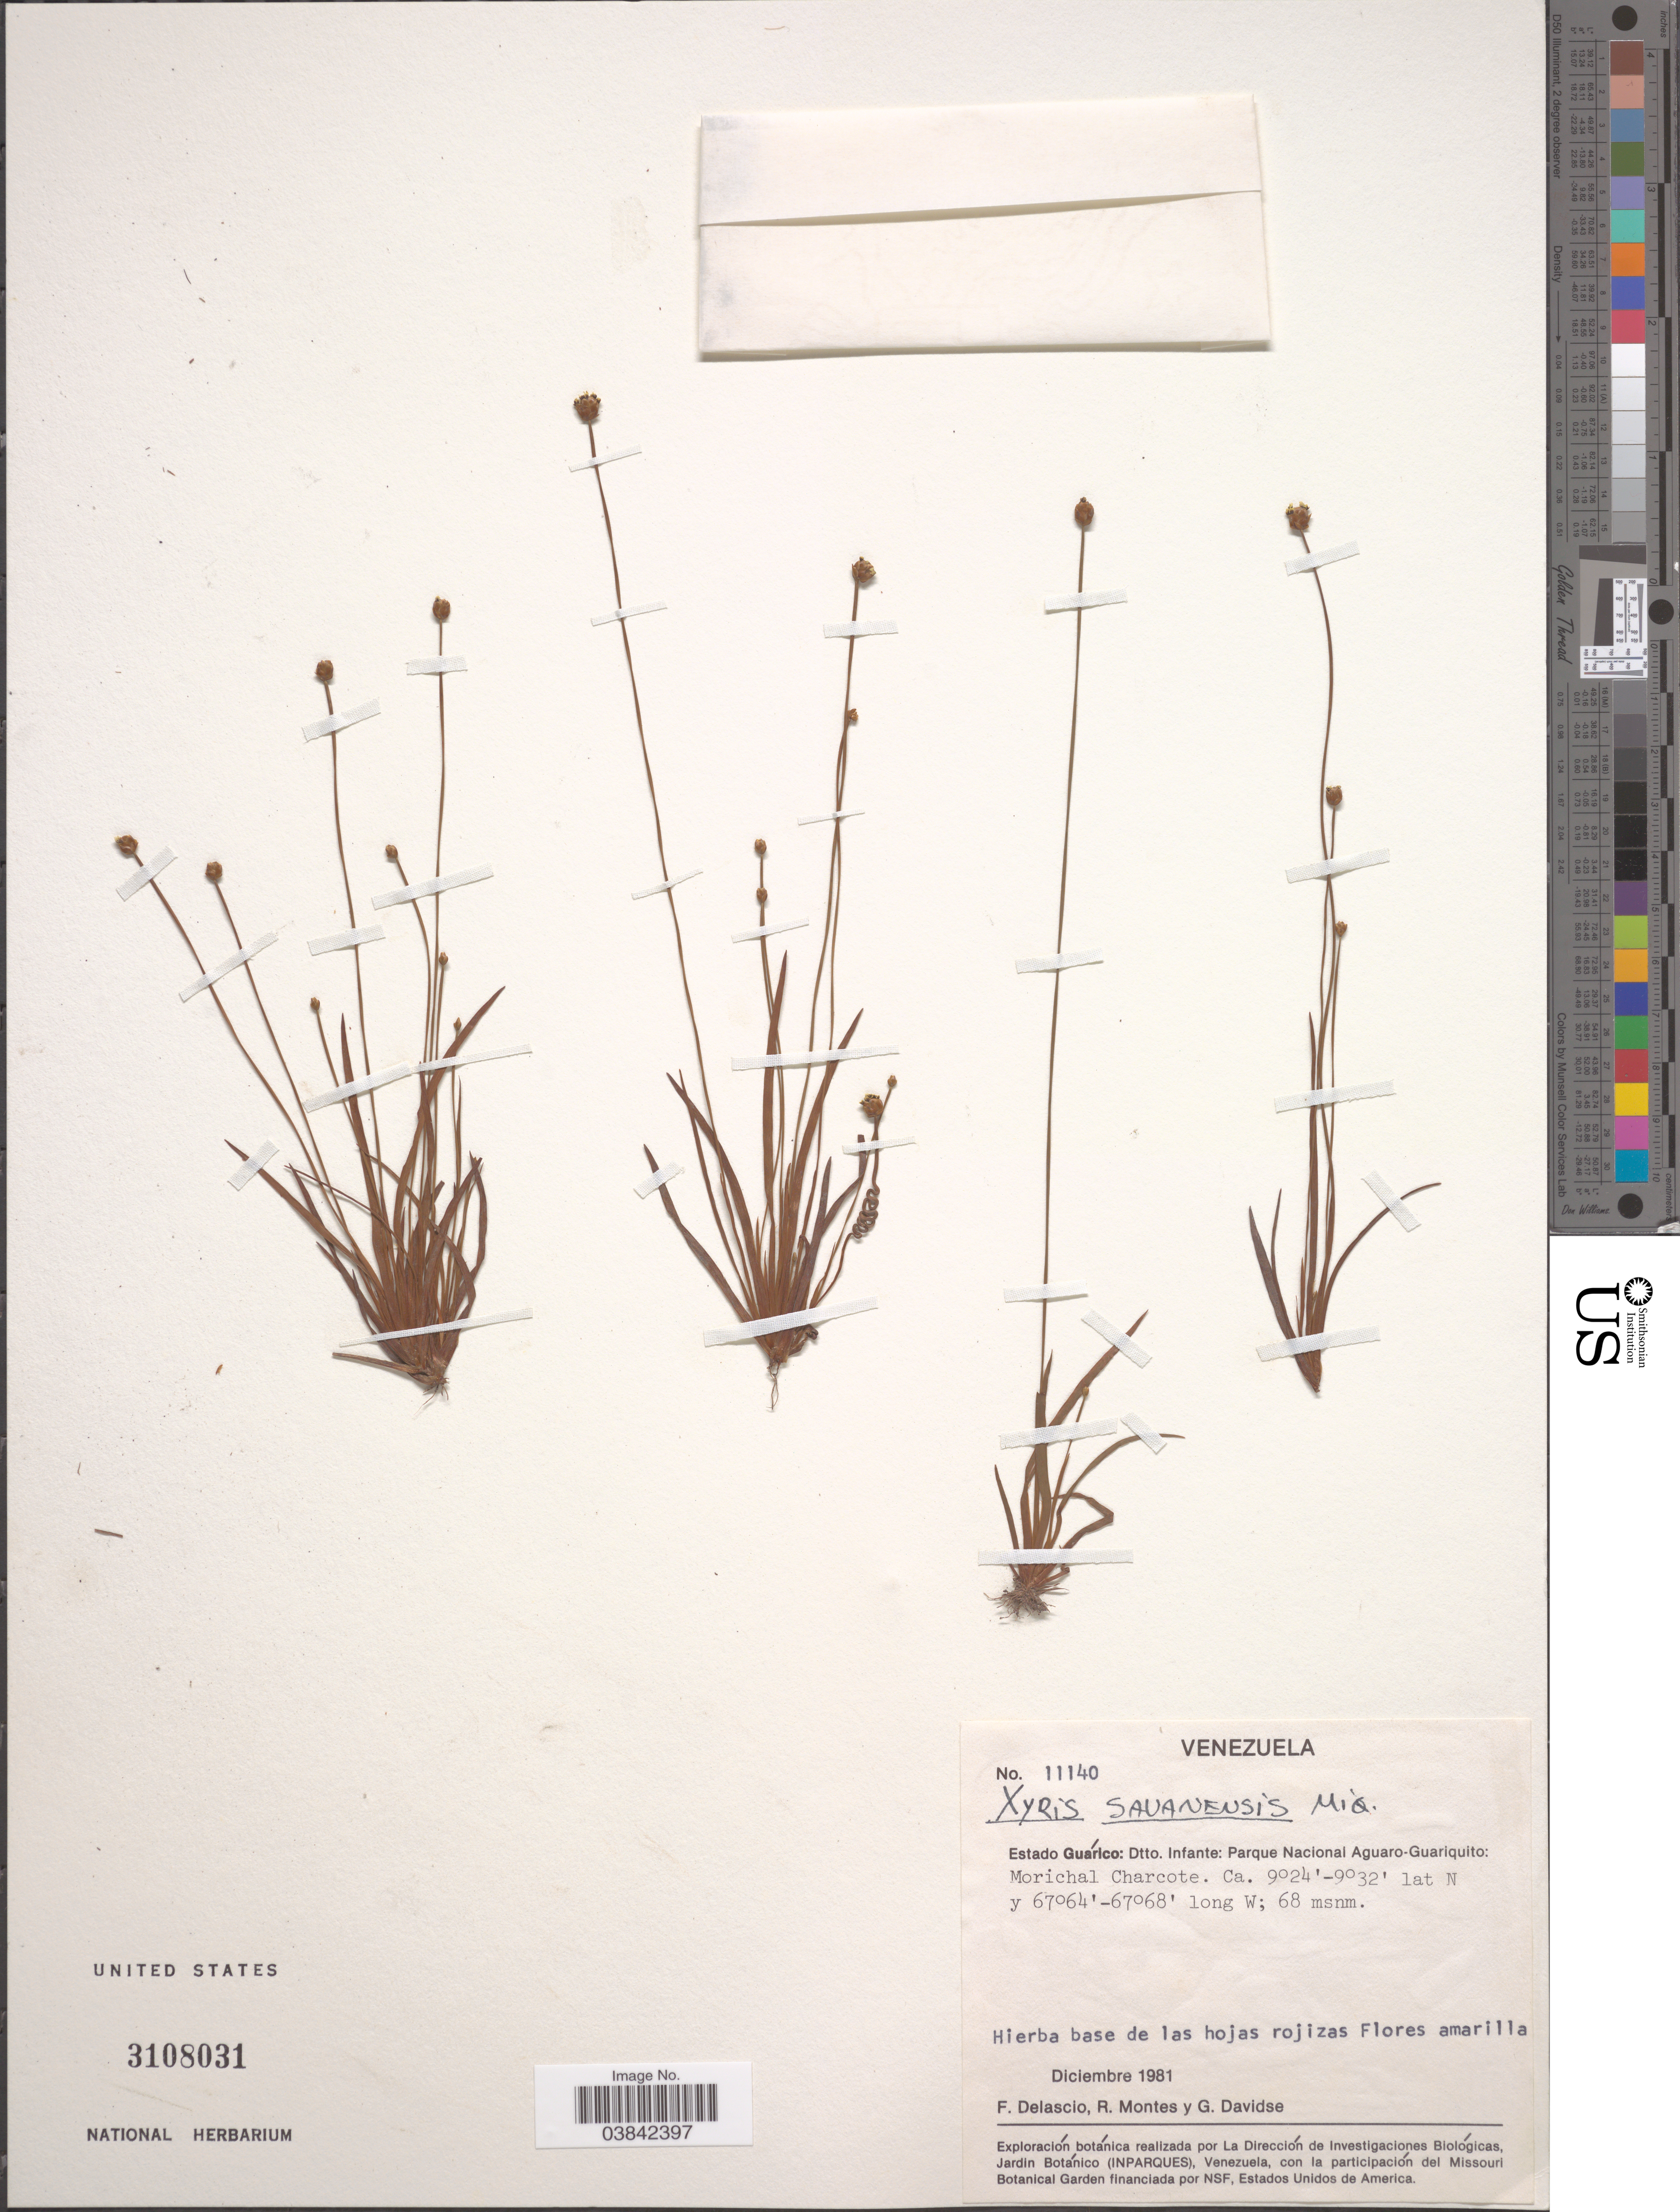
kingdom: Plantae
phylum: Tracheophyta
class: Liliopsida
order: Poales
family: Xyridaceae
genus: Xyris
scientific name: Xyris savanensis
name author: Miq.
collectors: F. Delascio C., R. Montes & G. Davidse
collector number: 11140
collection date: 1981-12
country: Venezuela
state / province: Guarico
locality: Estado Guárico: Dtto. Infante: Parque Nacional Aguaro-Guariquito: Morichal Charcote.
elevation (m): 68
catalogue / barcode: US 3108031